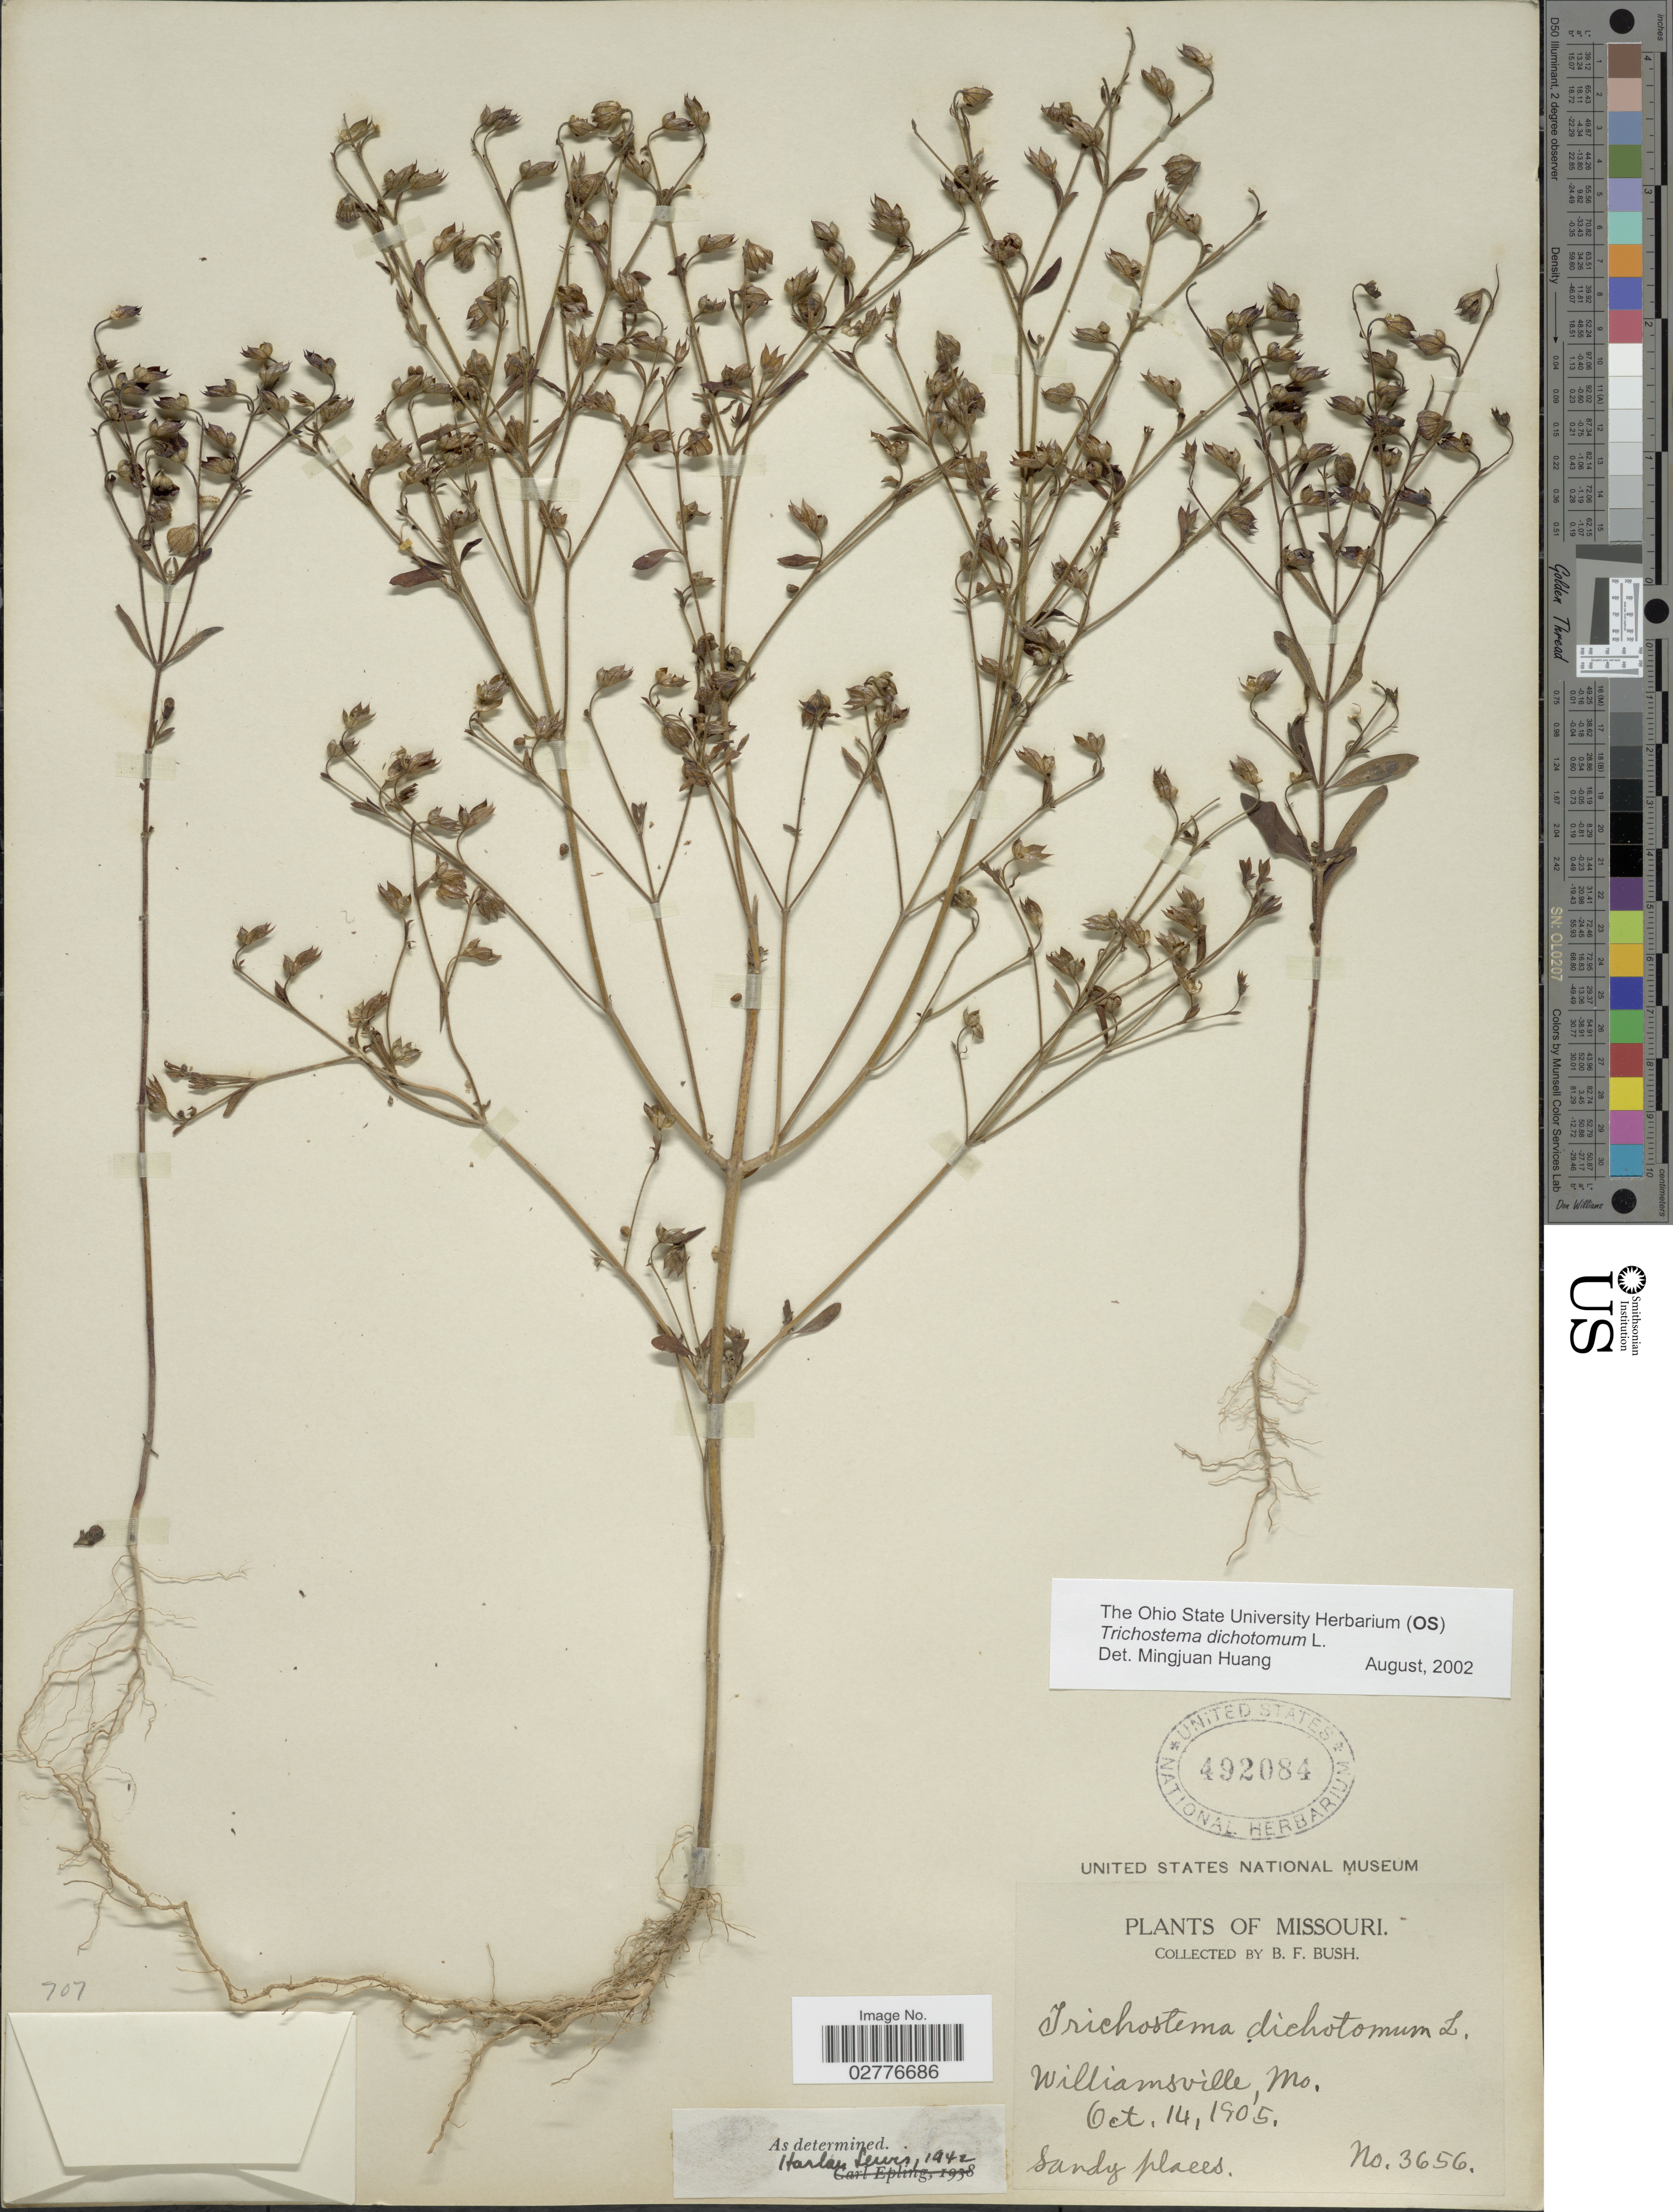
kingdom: Plantae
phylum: Tracheophyta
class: Magnoliopsida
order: Lamiales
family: Lamiaceae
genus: Trichostema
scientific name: Trichostema dichotomum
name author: L.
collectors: B. F. Bush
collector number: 3656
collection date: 1905-10-14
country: United States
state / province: Missouri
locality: Williamsville.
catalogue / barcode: US 492084